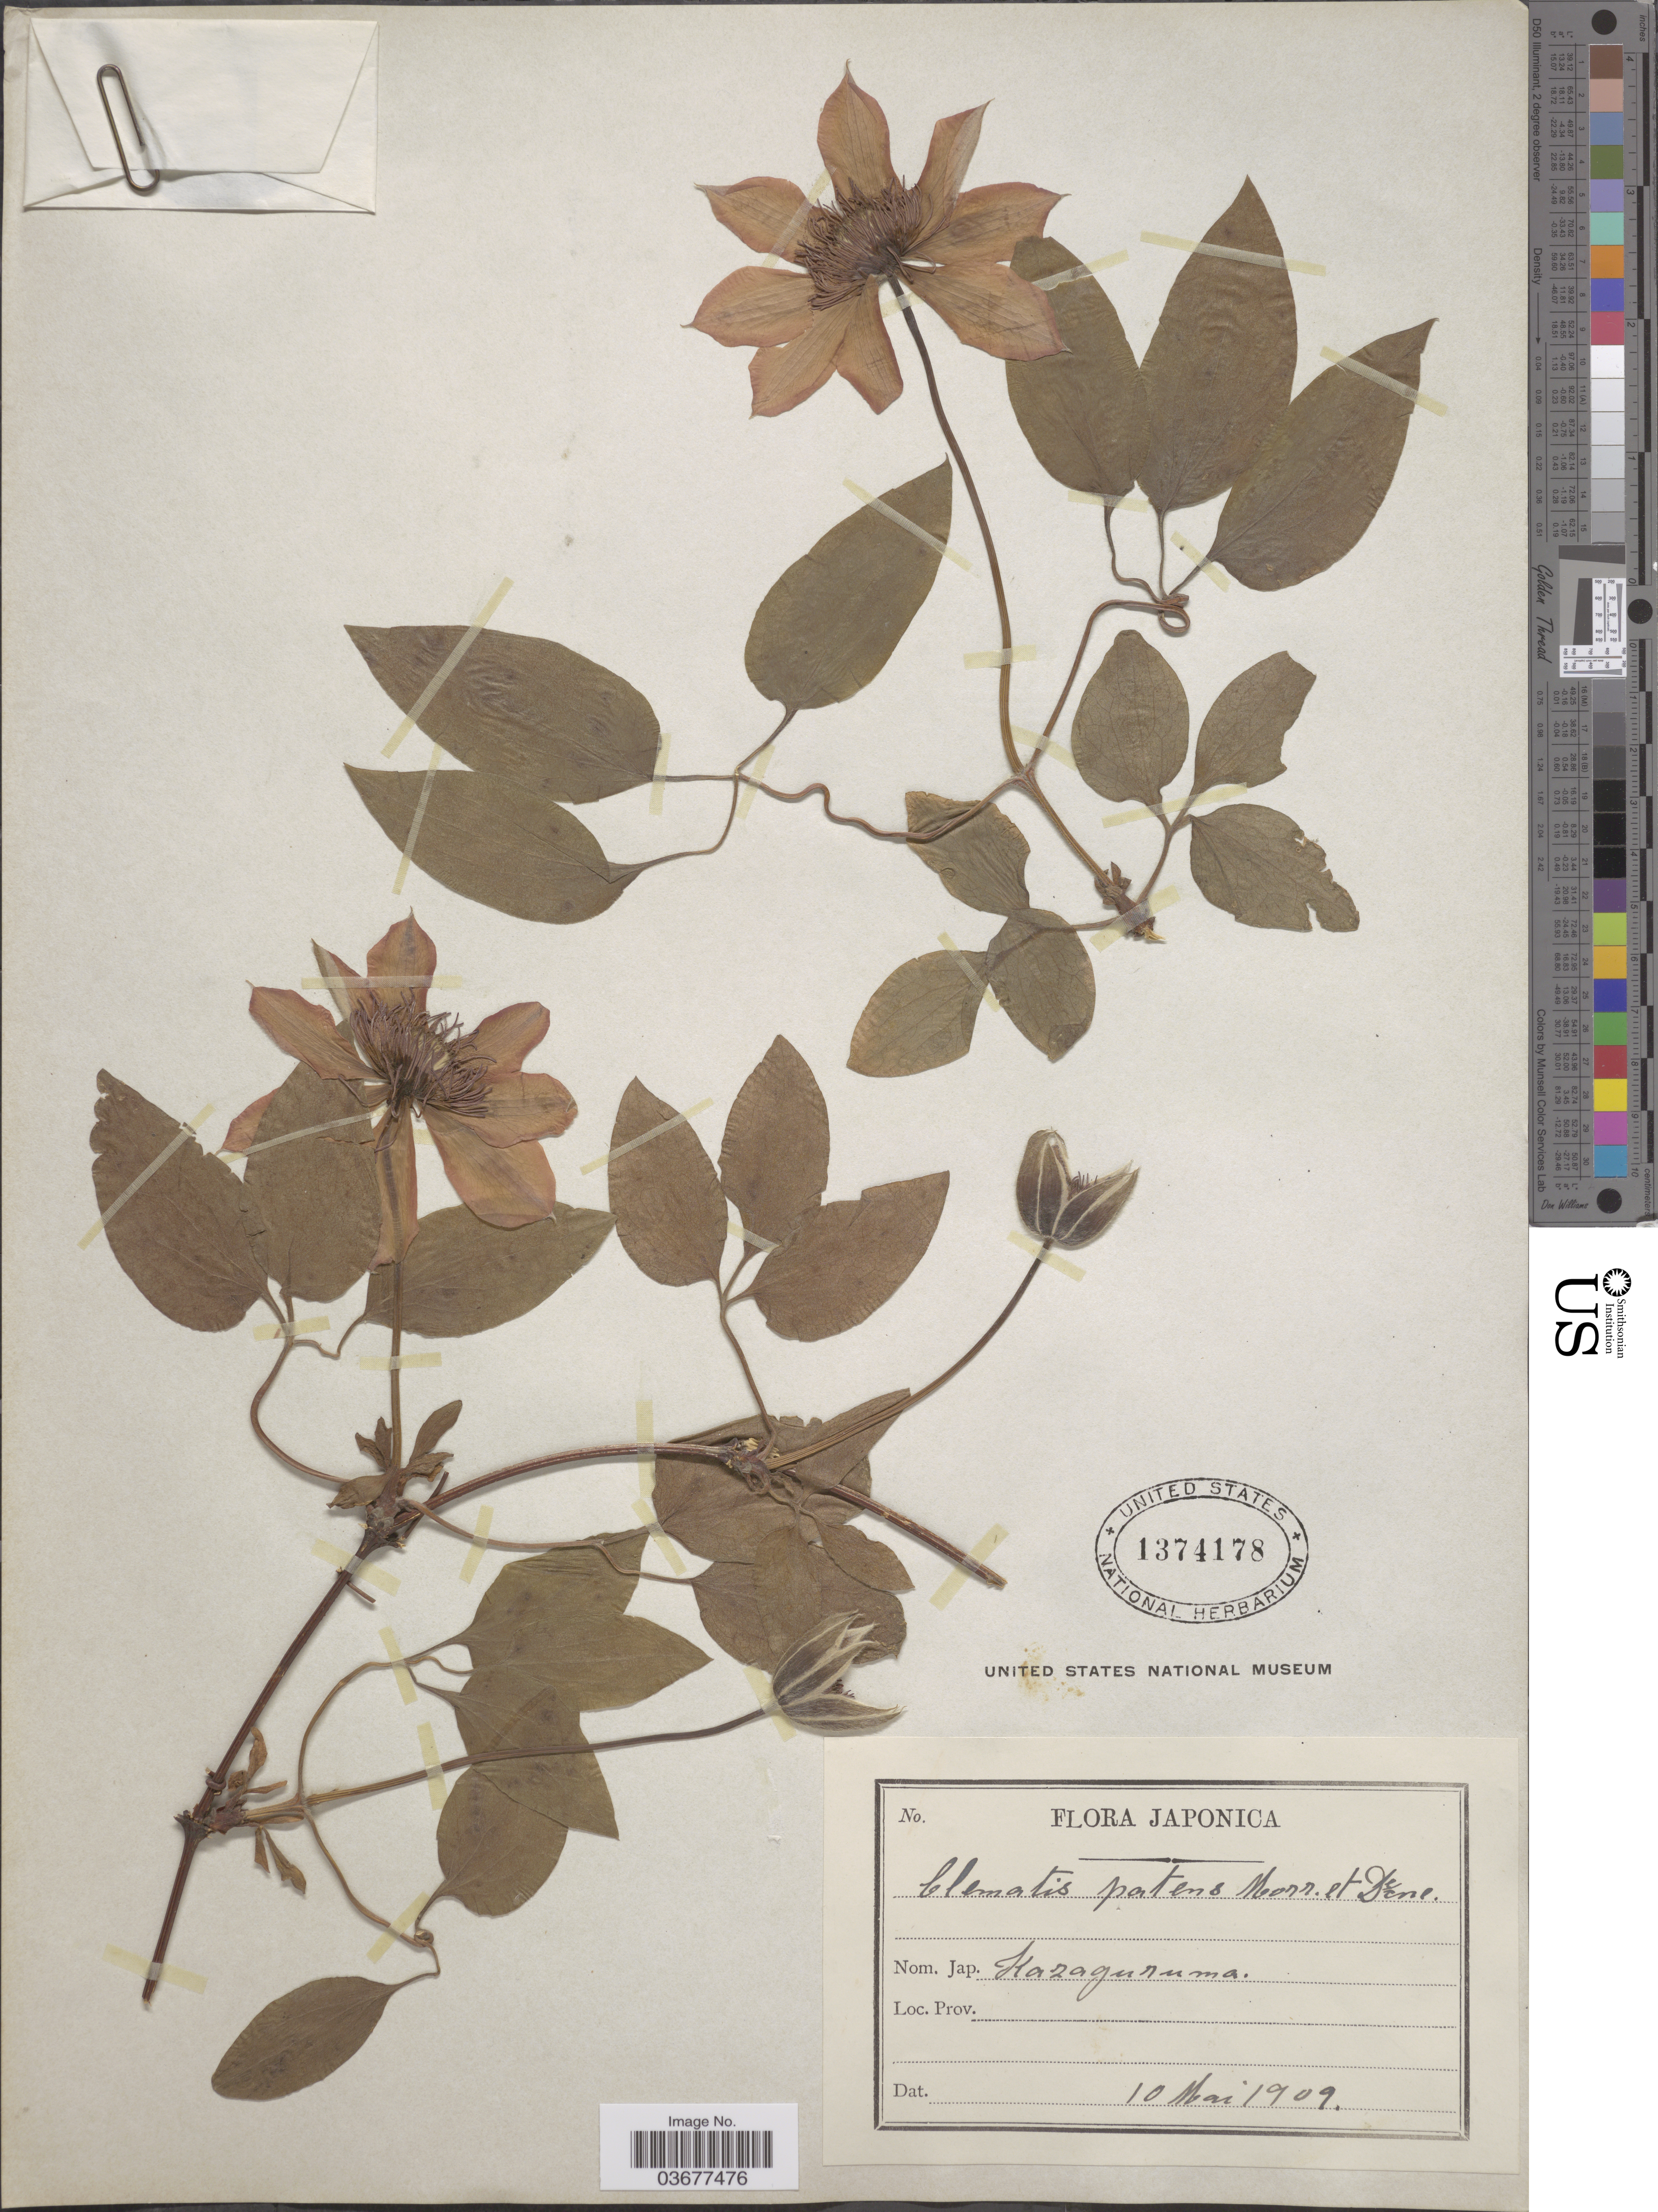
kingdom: Plantae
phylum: Tracheophyta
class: Magnoliopsida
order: Ranunculales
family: Ranunculaceae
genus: Clematis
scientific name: Clematis patens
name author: C. Morren & Decne.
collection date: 1909-05-10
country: Japan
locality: Japonica.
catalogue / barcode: US 1374178